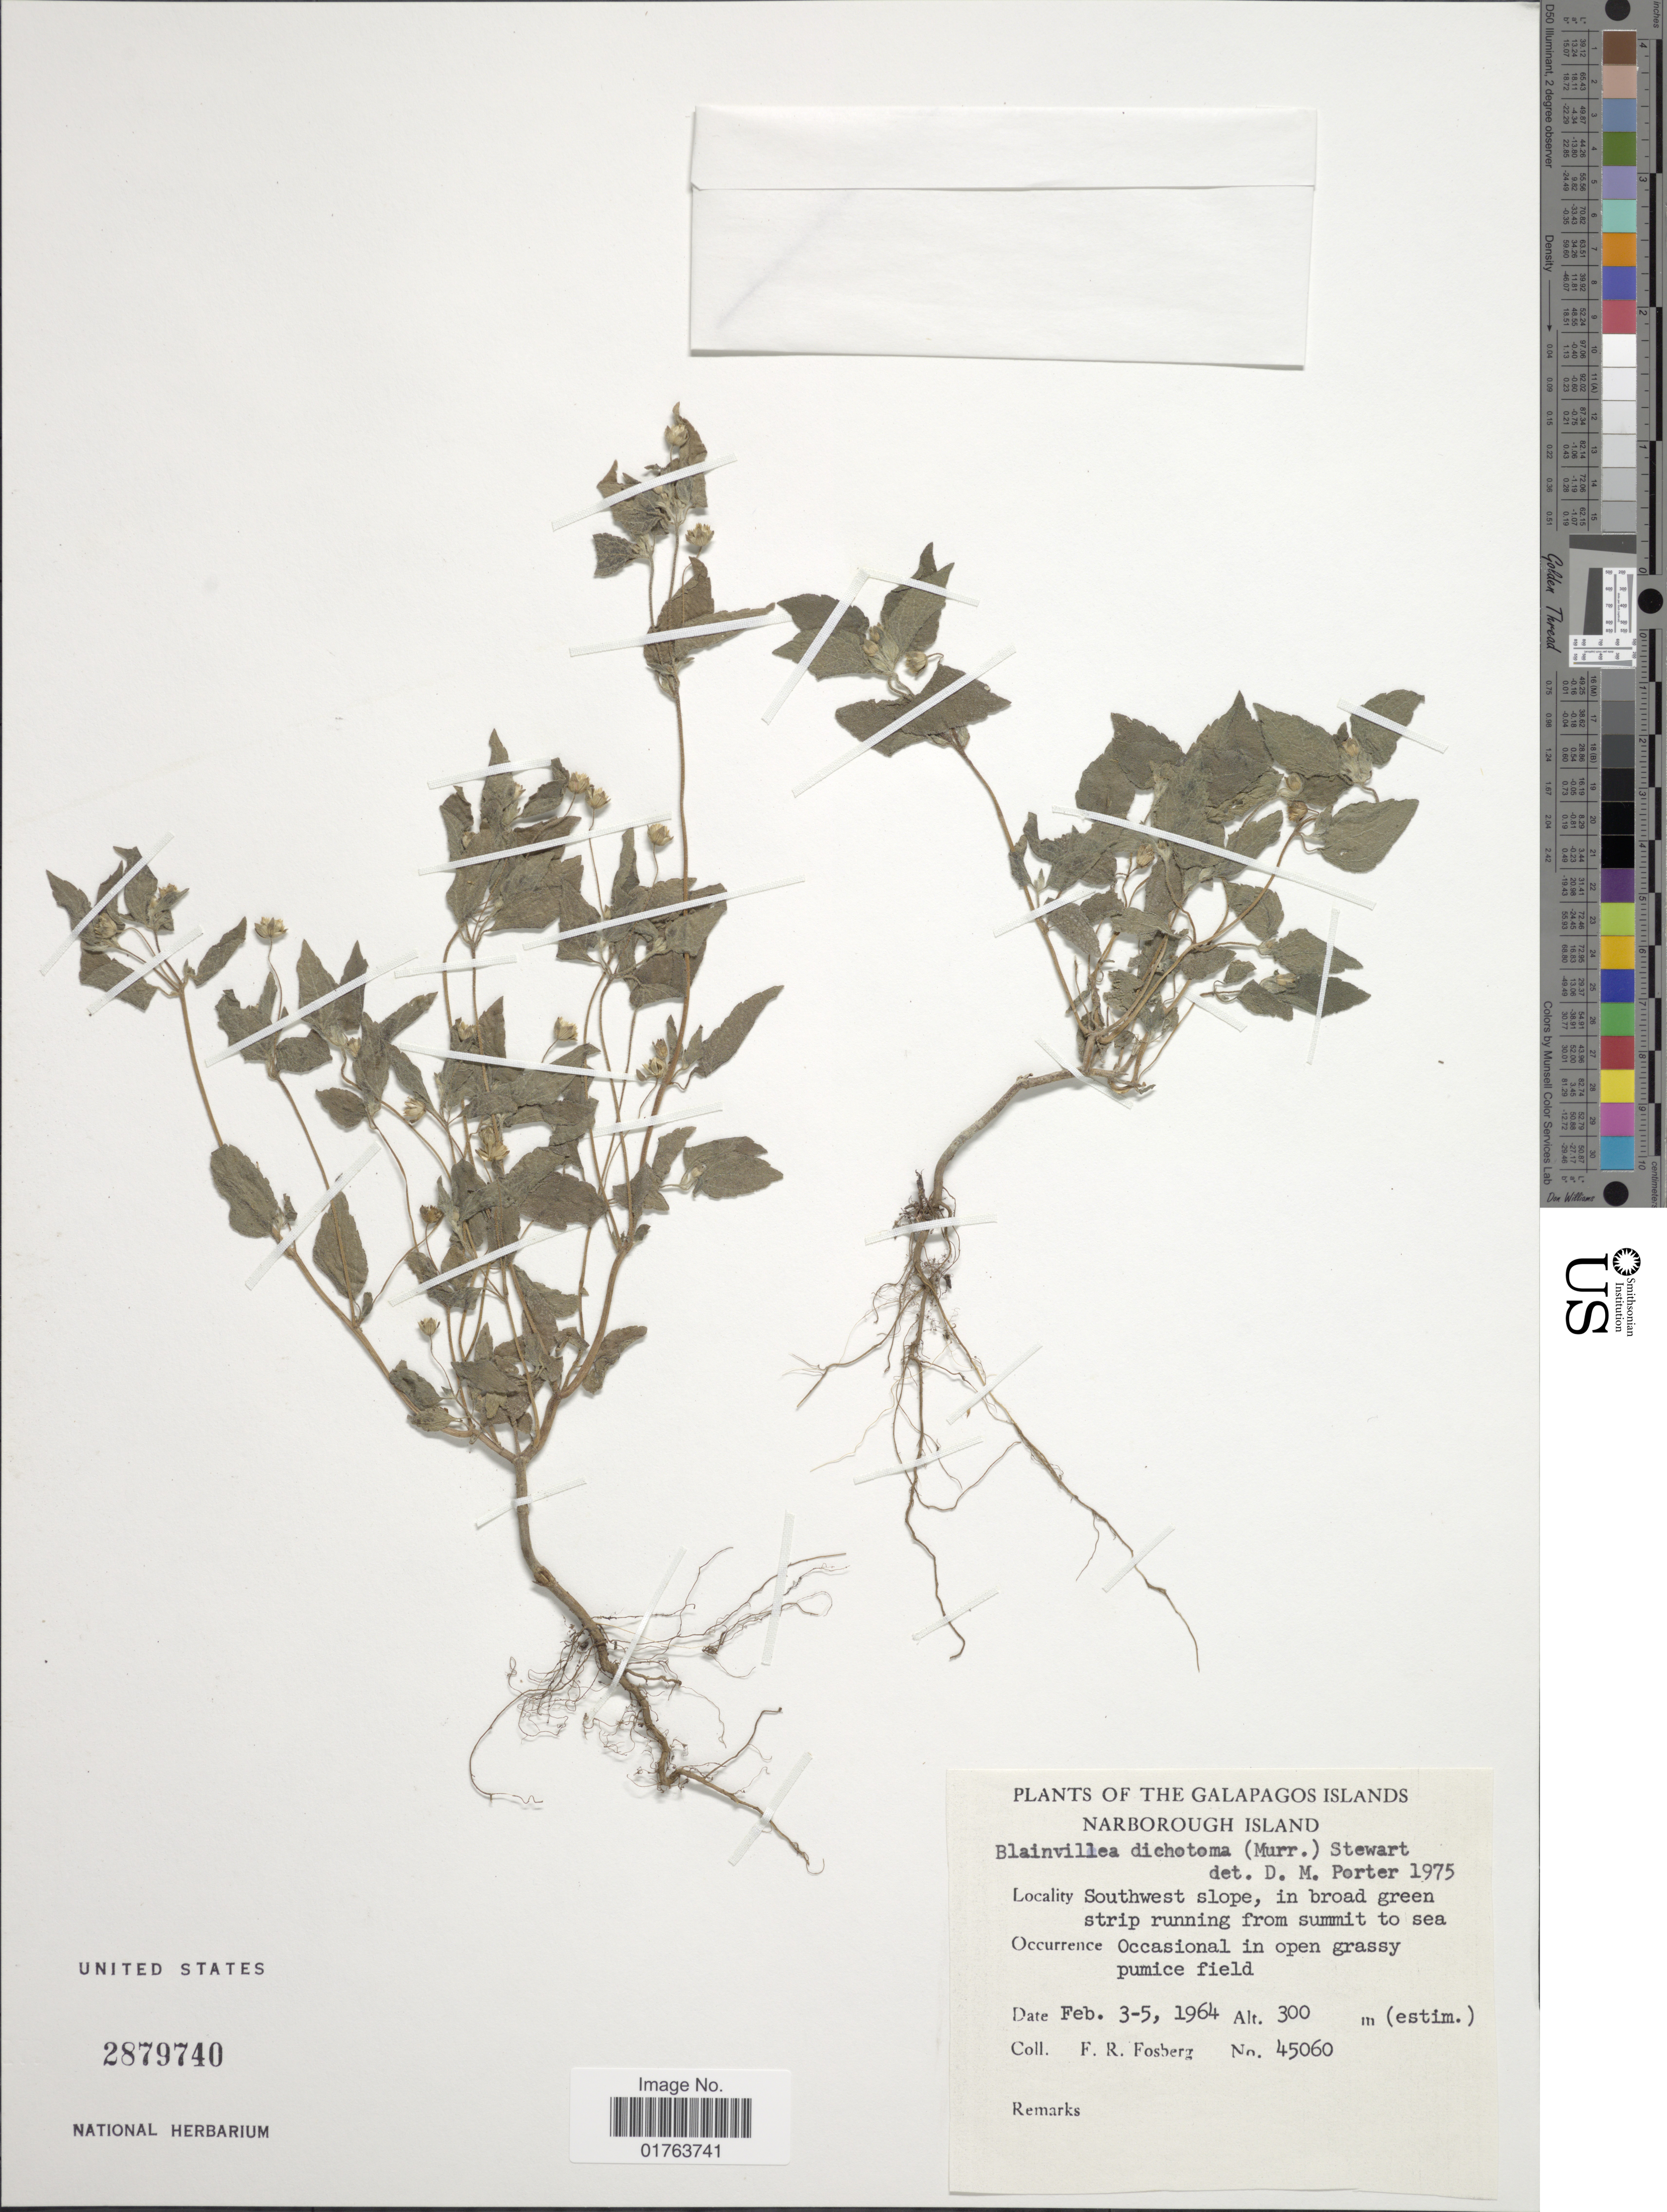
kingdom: Plantae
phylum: Tracheophyta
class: Magnoliopsida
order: Asterales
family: Asteraceae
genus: Blainvillea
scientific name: Blainvillea dichotoma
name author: Cass.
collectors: F. R. Fosberg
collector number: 45060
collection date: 1964-02-03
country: Ecuador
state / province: Colón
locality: The Galapagos Islands, Narborough Island, Southwest slope, in broad green strip running from summit to sea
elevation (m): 300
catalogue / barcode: US 2879740